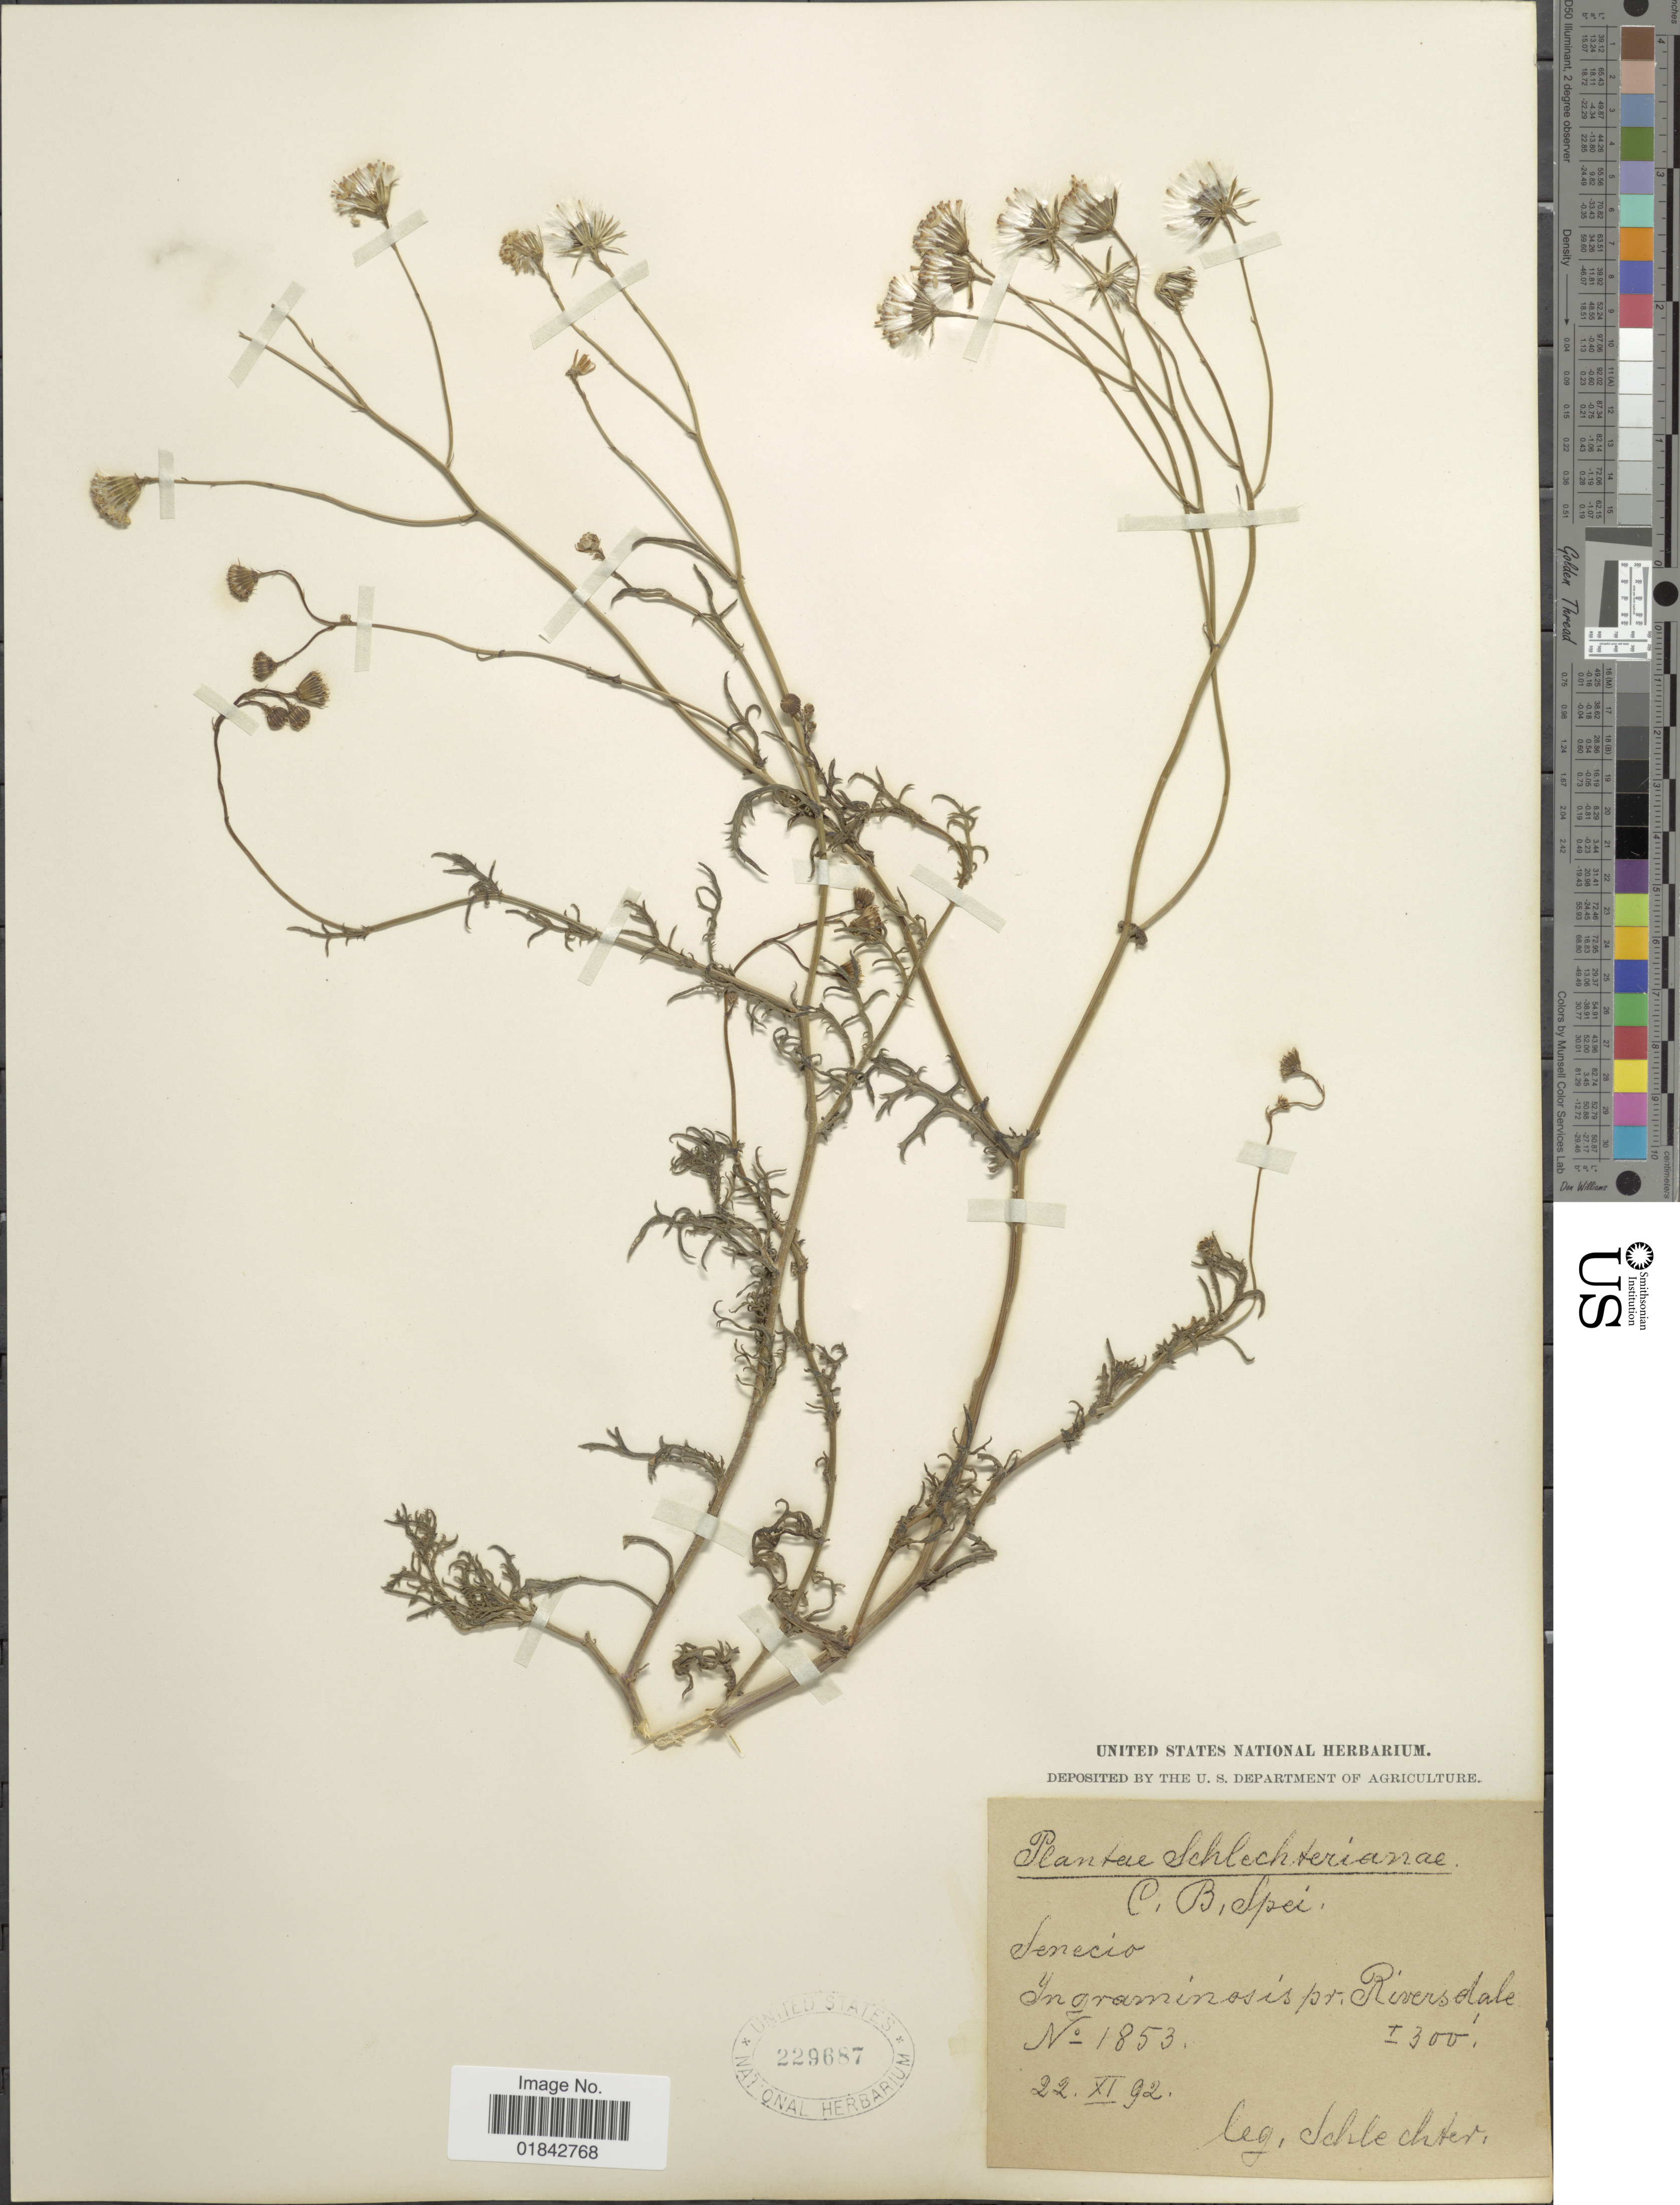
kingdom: Plantae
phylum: Tracheophyta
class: Magnoliopsida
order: Asterales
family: Asteraceae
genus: Senecio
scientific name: Senecio sp.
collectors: Schlechter, --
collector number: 1853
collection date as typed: Transcribed d/m/y: 22/11/92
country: South Africa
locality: In graminosis pr. Riversdale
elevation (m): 91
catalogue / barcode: US 229687